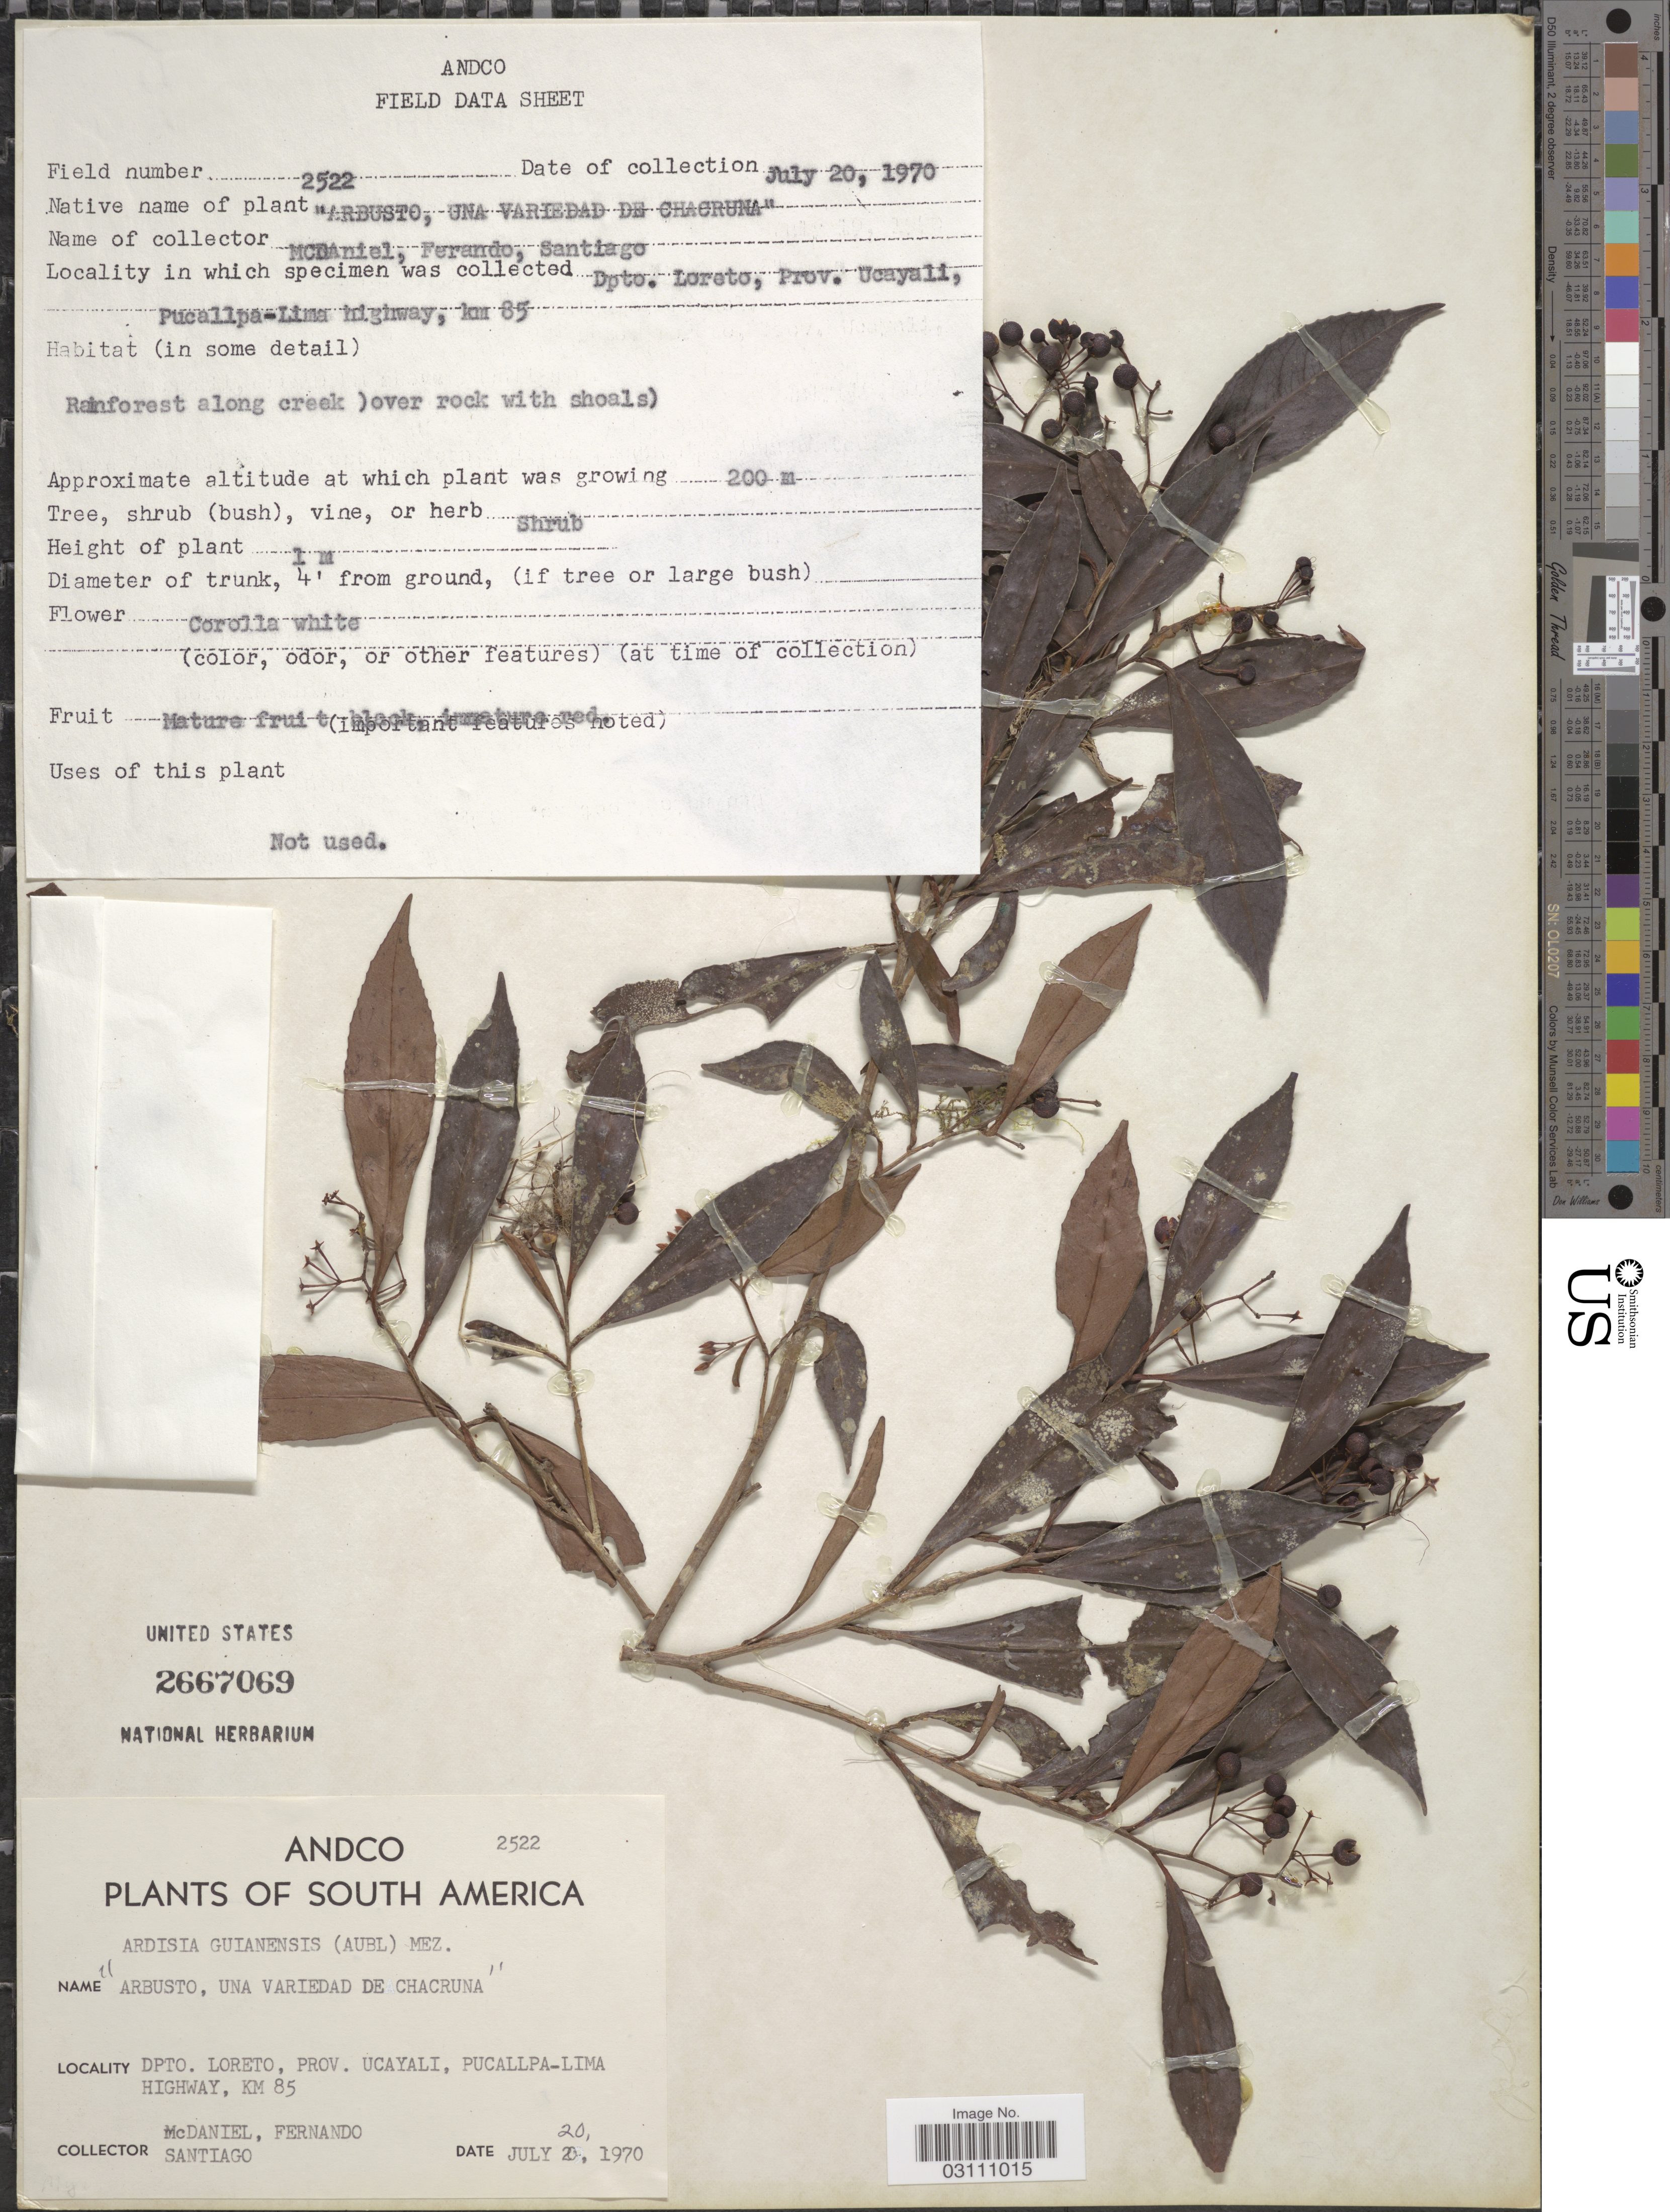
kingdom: Plantae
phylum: Tracheophyta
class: Magnoliopsida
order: Ericales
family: Primulaceae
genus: Ardisia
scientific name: Ardisia guianensis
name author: (Aubl.) Mez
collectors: -- McDaniel, -- Fernando & -. Santiago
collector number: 2522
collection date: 1970-07-20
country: Peru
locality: Dpto. Loreto, Prov. Ucayali, Pucallpa-Lima Highway, Km 85.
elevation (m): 200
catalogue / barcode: US 2667069